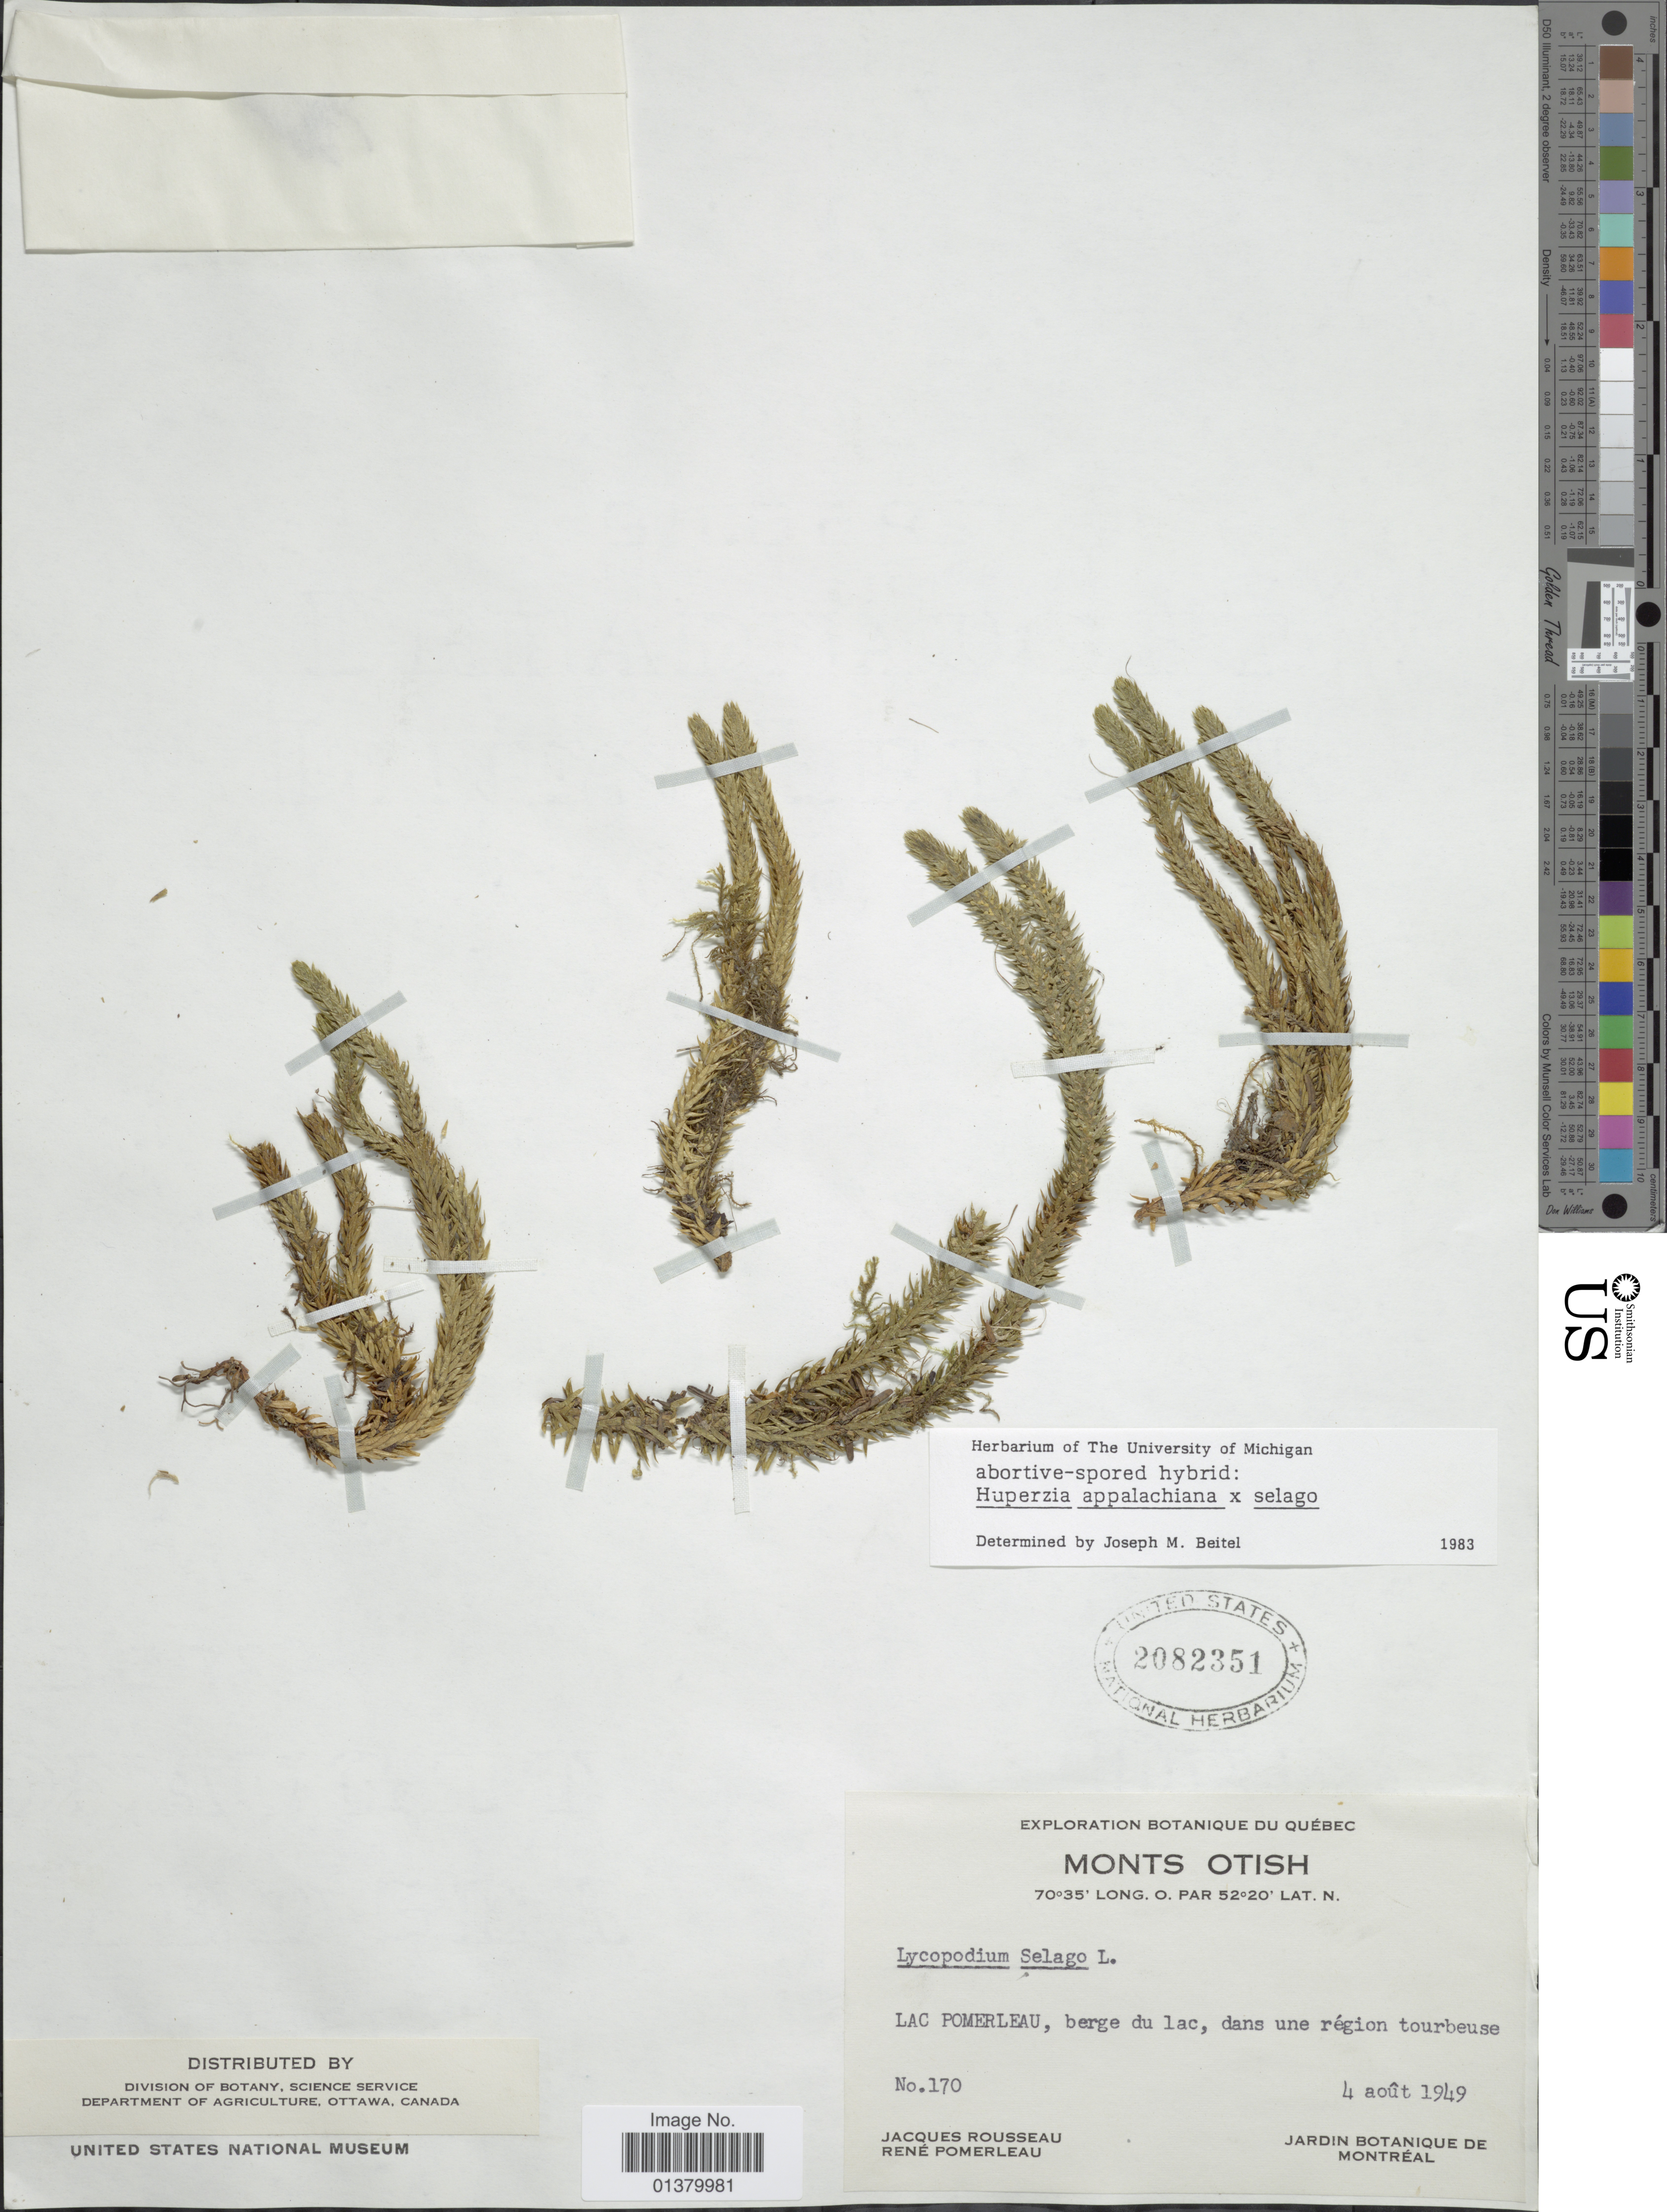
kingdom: Plantae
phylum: Tracheophyta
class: Lycopodiopsida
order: Lycopodiales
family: Lycopodiaceae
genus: Huperzia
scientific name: Huperzia appalachiana x H. selago (L.) Bernh. ex Schrank & Mart.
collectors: J. Rousseau & R. Pomerleau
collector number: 170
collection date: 1949-08-04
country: Canada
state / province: Quebec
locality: Monts Otish, lac Pomerleau, berge du lac, dans une région tourbeuse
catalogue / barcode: US 2082351